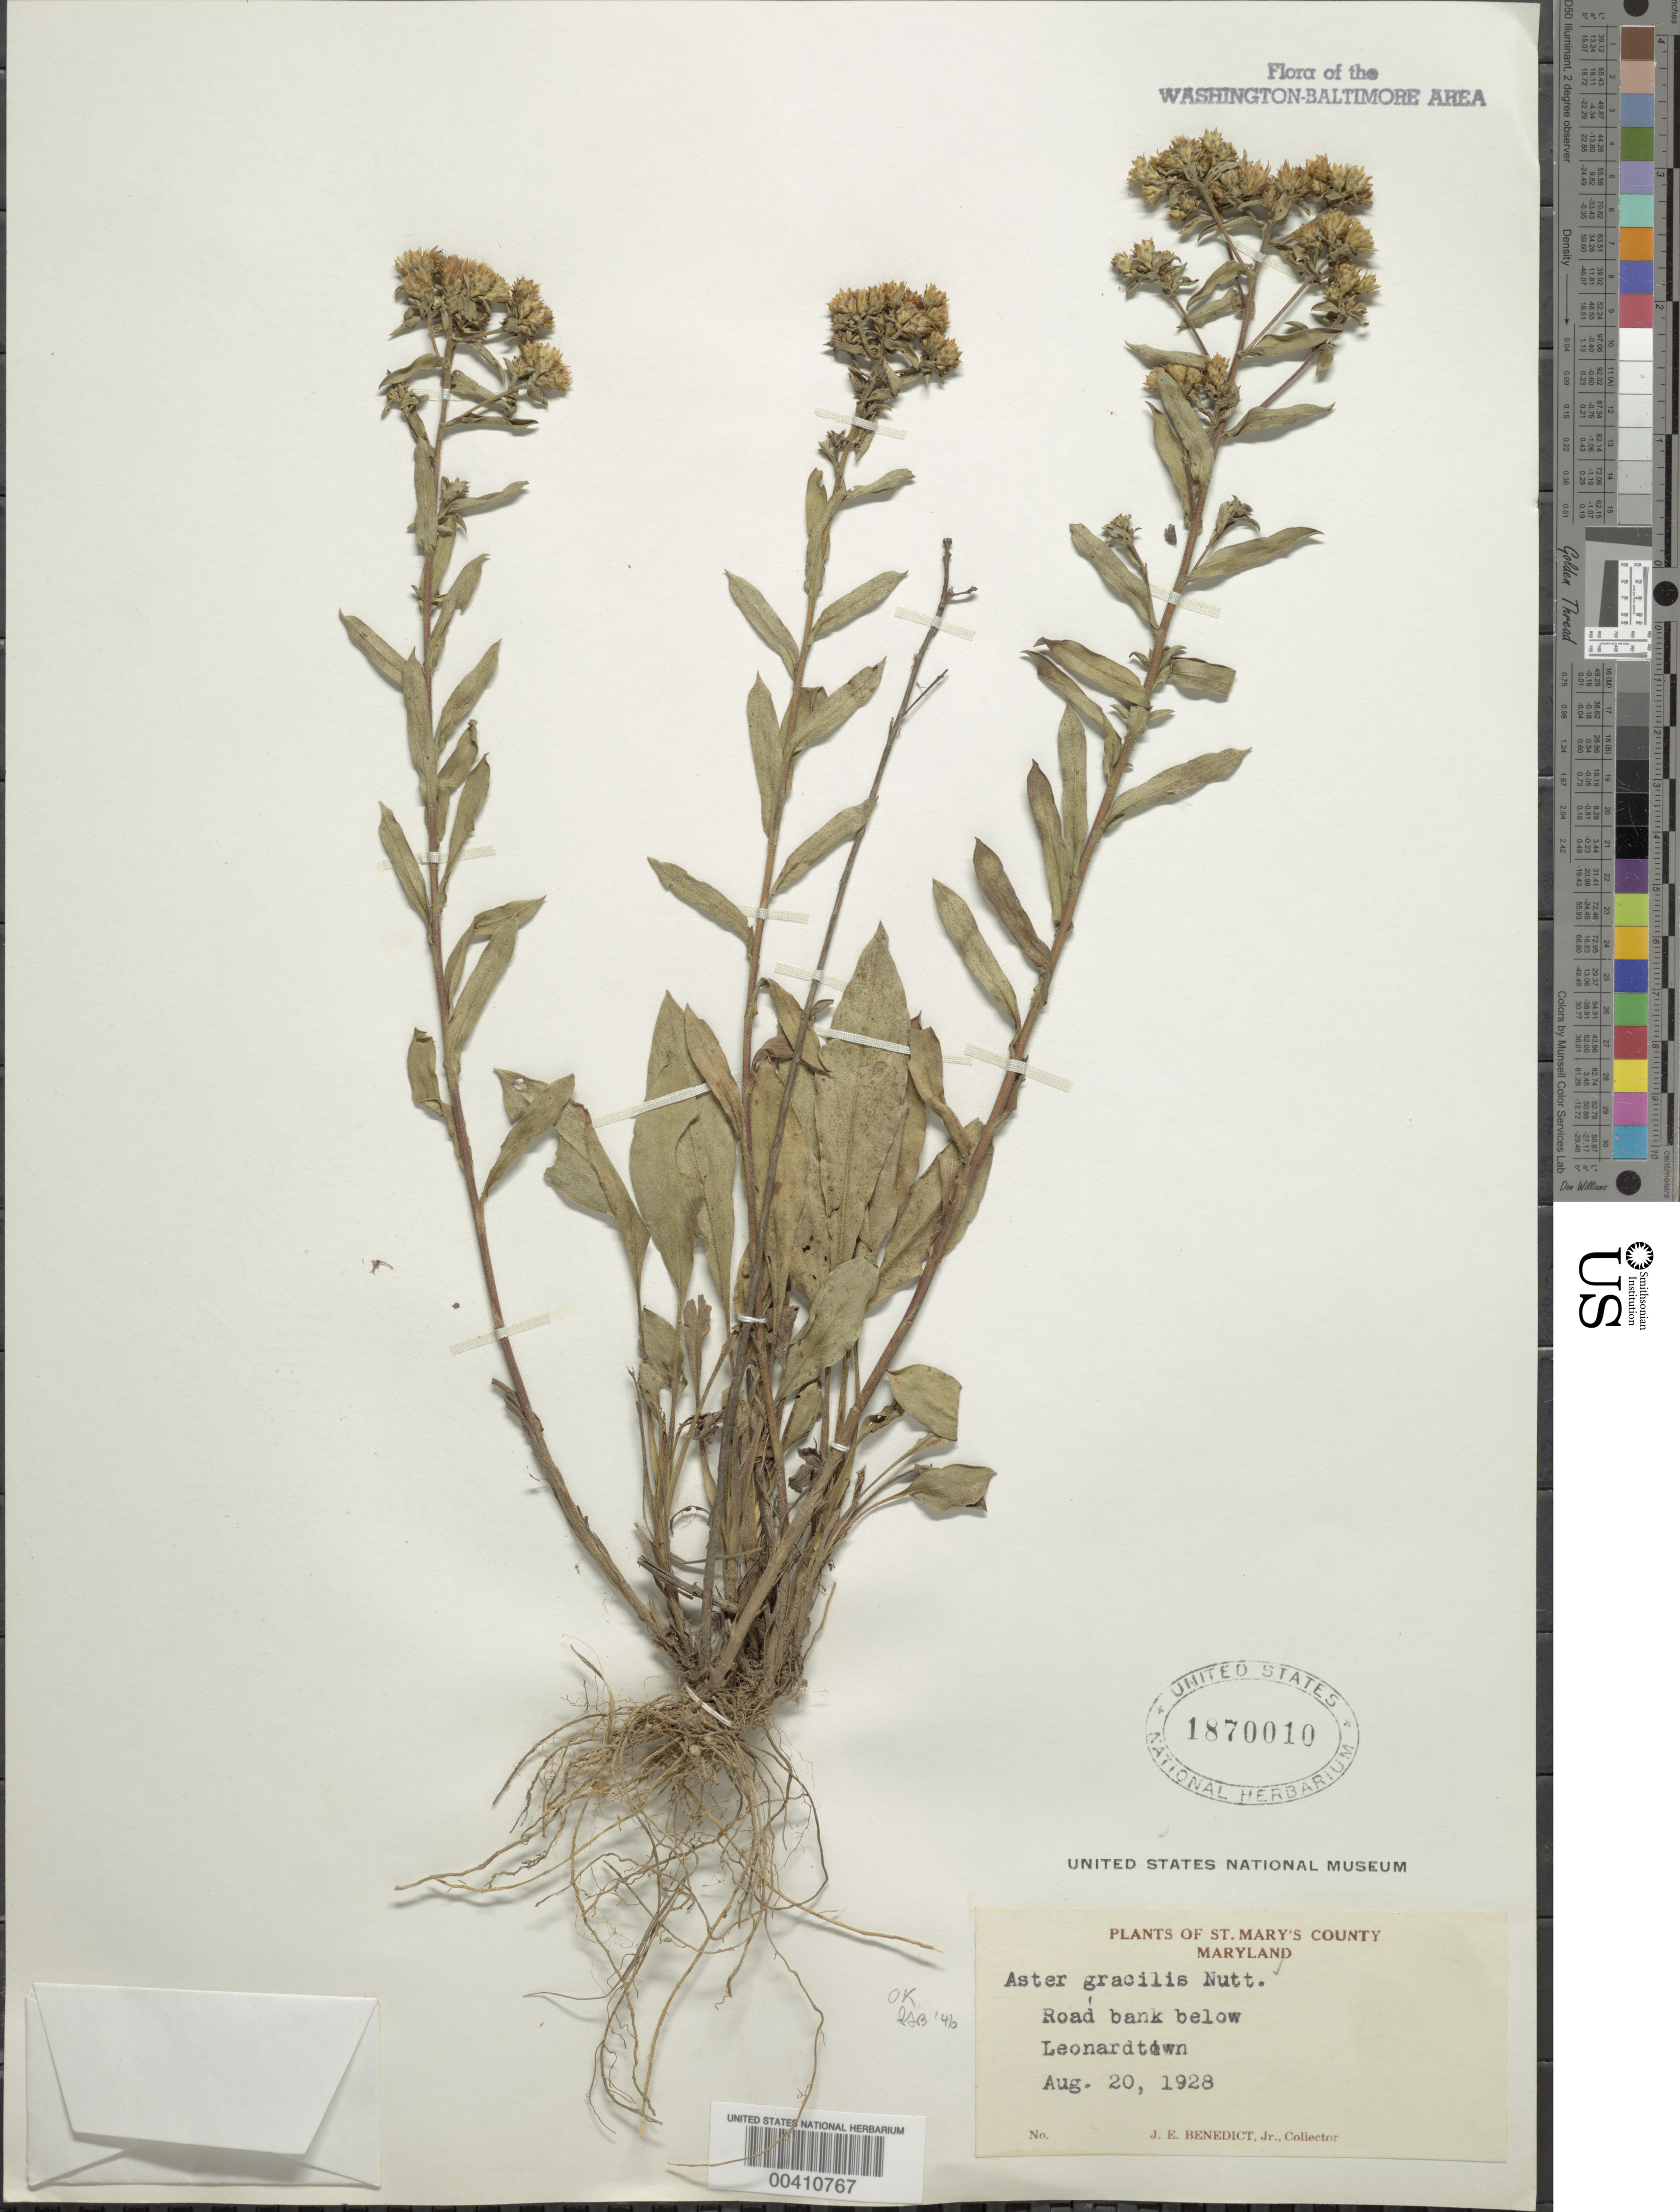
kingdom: Plantae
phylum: Tracheophyta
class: Magnoliopsida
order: Asterales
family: Asteraceae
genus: Eurybia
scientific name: Eurybia compacta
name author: G.L. Nesom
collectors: J. Benedict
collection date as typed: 20 Aug 1928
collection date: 1928-08-20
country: United States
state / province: Maryland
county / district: St. Mary's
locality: Leonardtown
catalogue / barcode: US 1870010